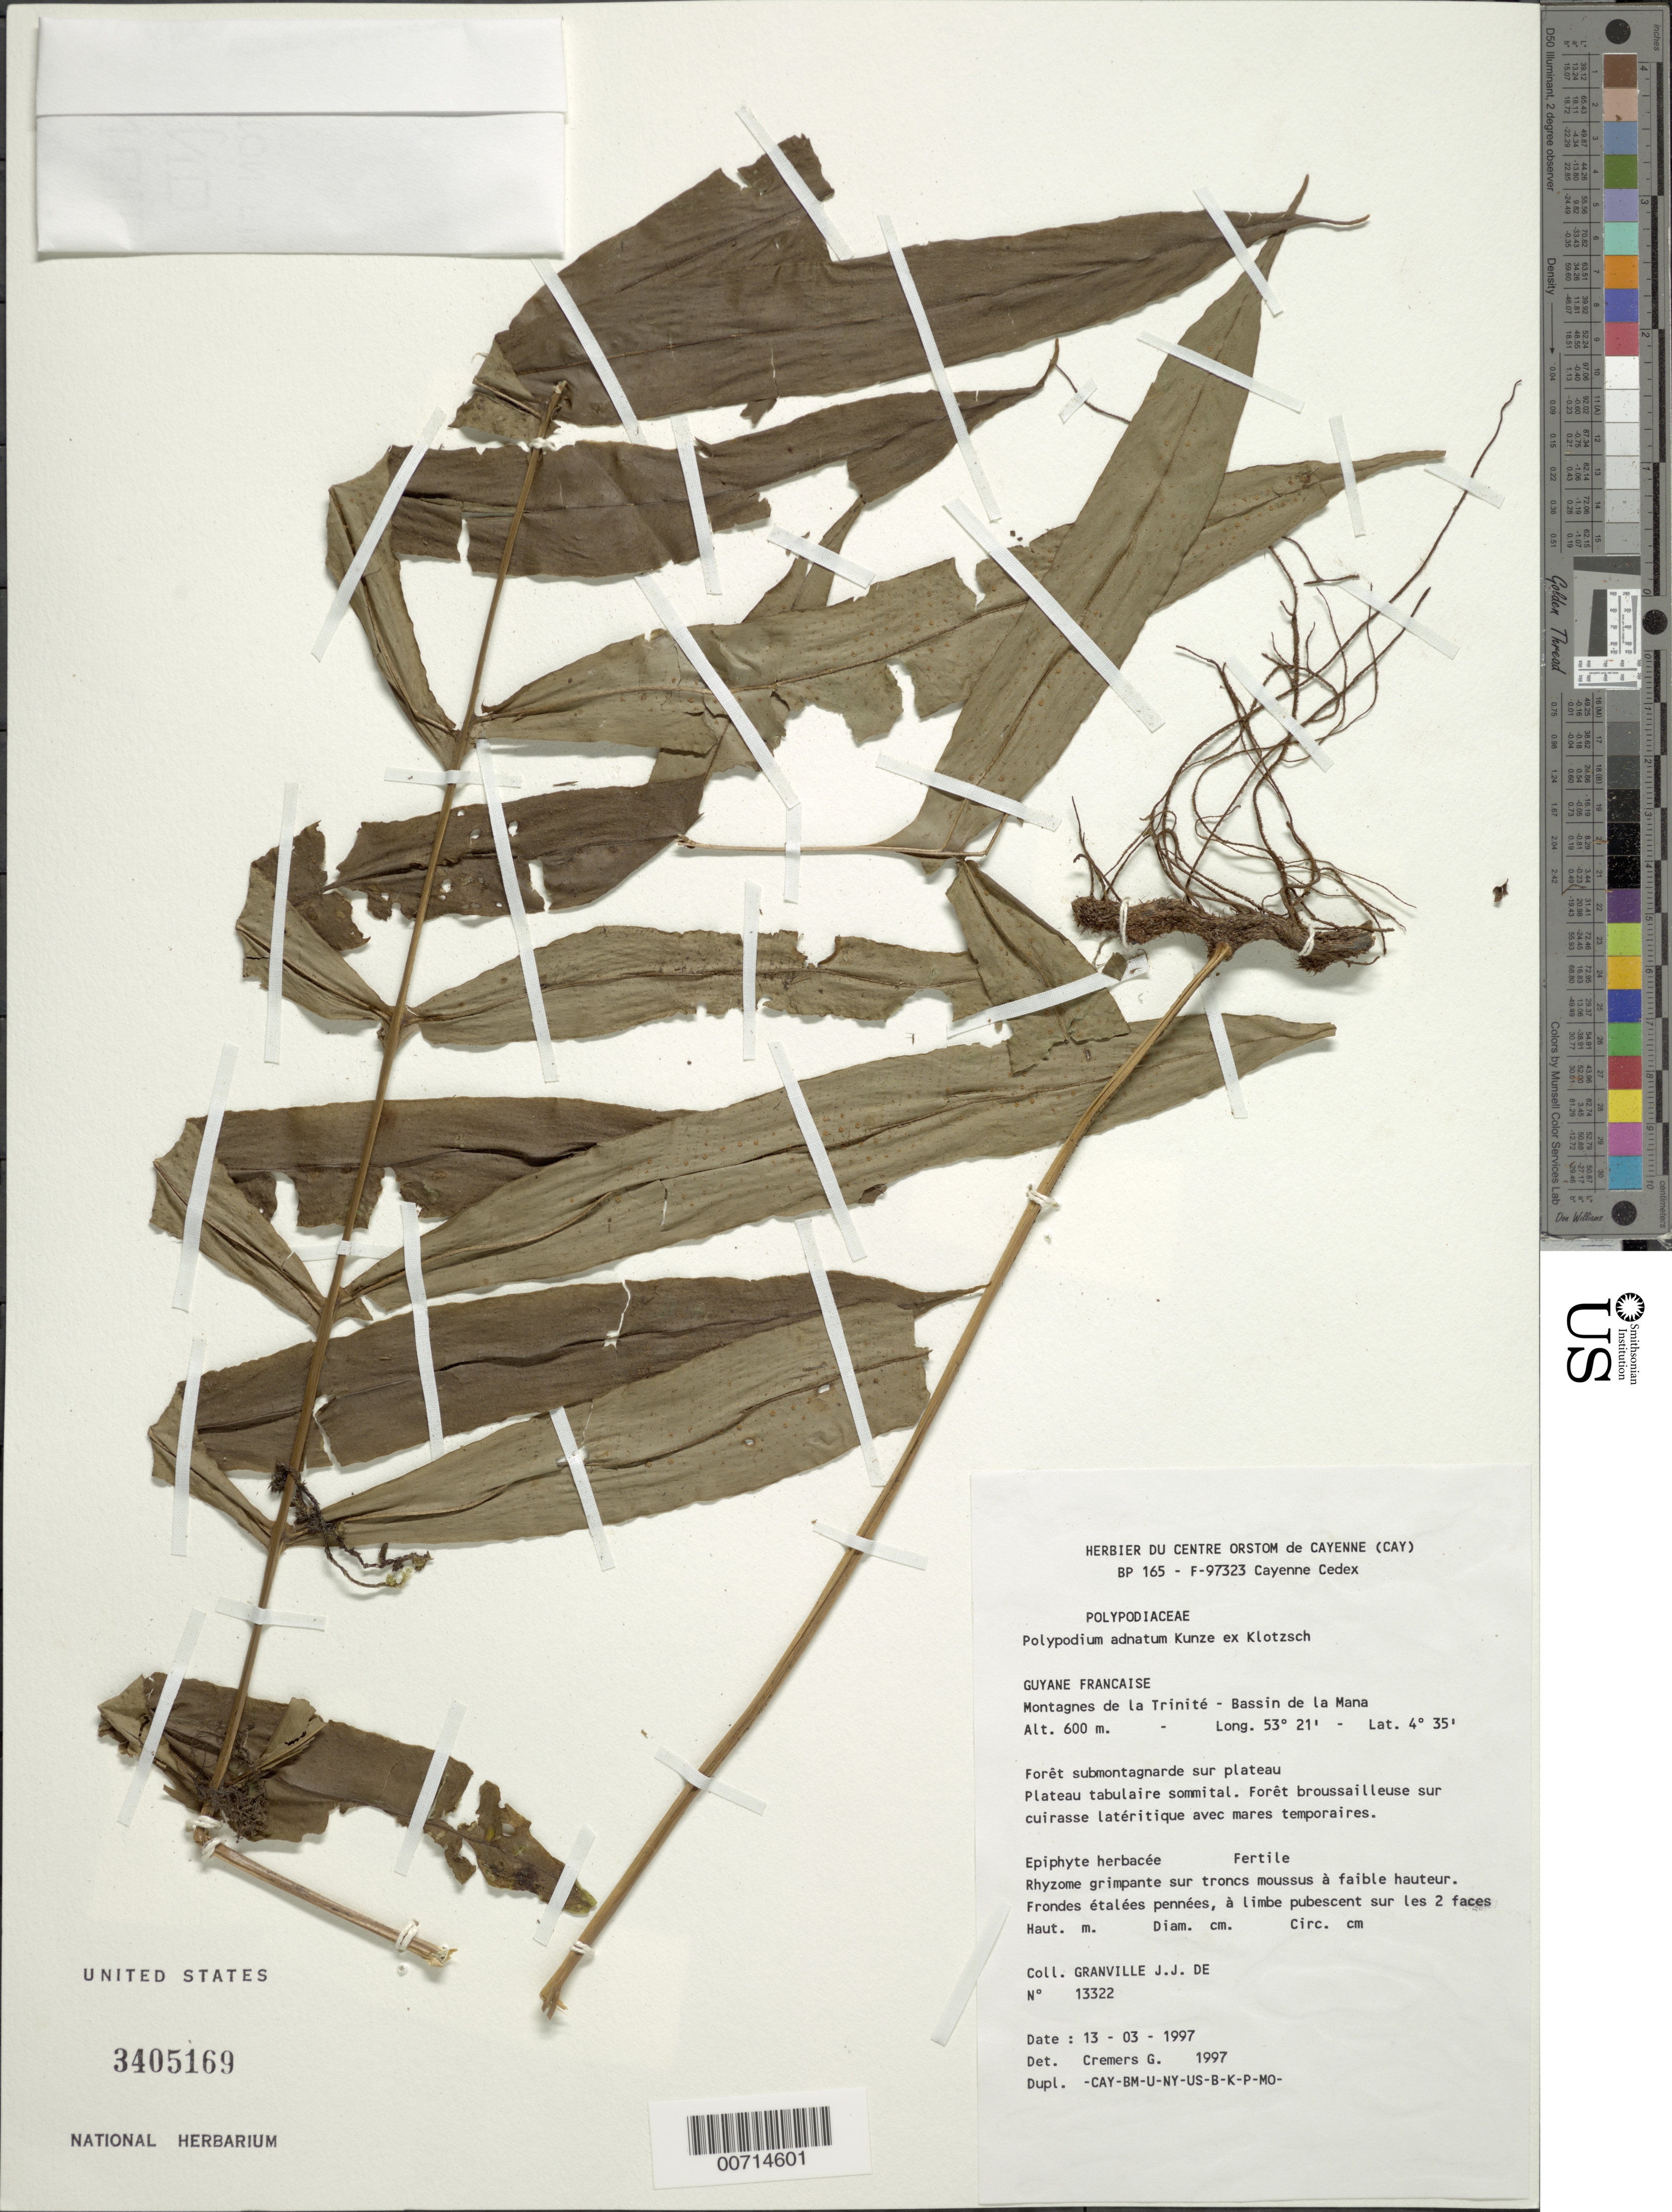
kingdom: Plantae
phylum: Tracheophyta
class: Polypodiopsida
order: Polypodiales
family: Polypodiaceae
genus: Serpocaulon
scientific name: Serpocaulon adnatum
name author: (Kunze ex Klotzsch) A.R. Sm.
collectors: J.-J. de Granville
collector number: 13322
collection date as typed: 13-Mar-97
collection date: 1997-03-13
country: French Guiana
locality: Montagnes de la Trinité, Bassin de la Mana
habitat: Forêt submontagnarde sur plateau; forêt broussailleuse sur cuirasse latéritique avec mares temporaires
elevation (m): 600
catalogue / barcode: US 3405169